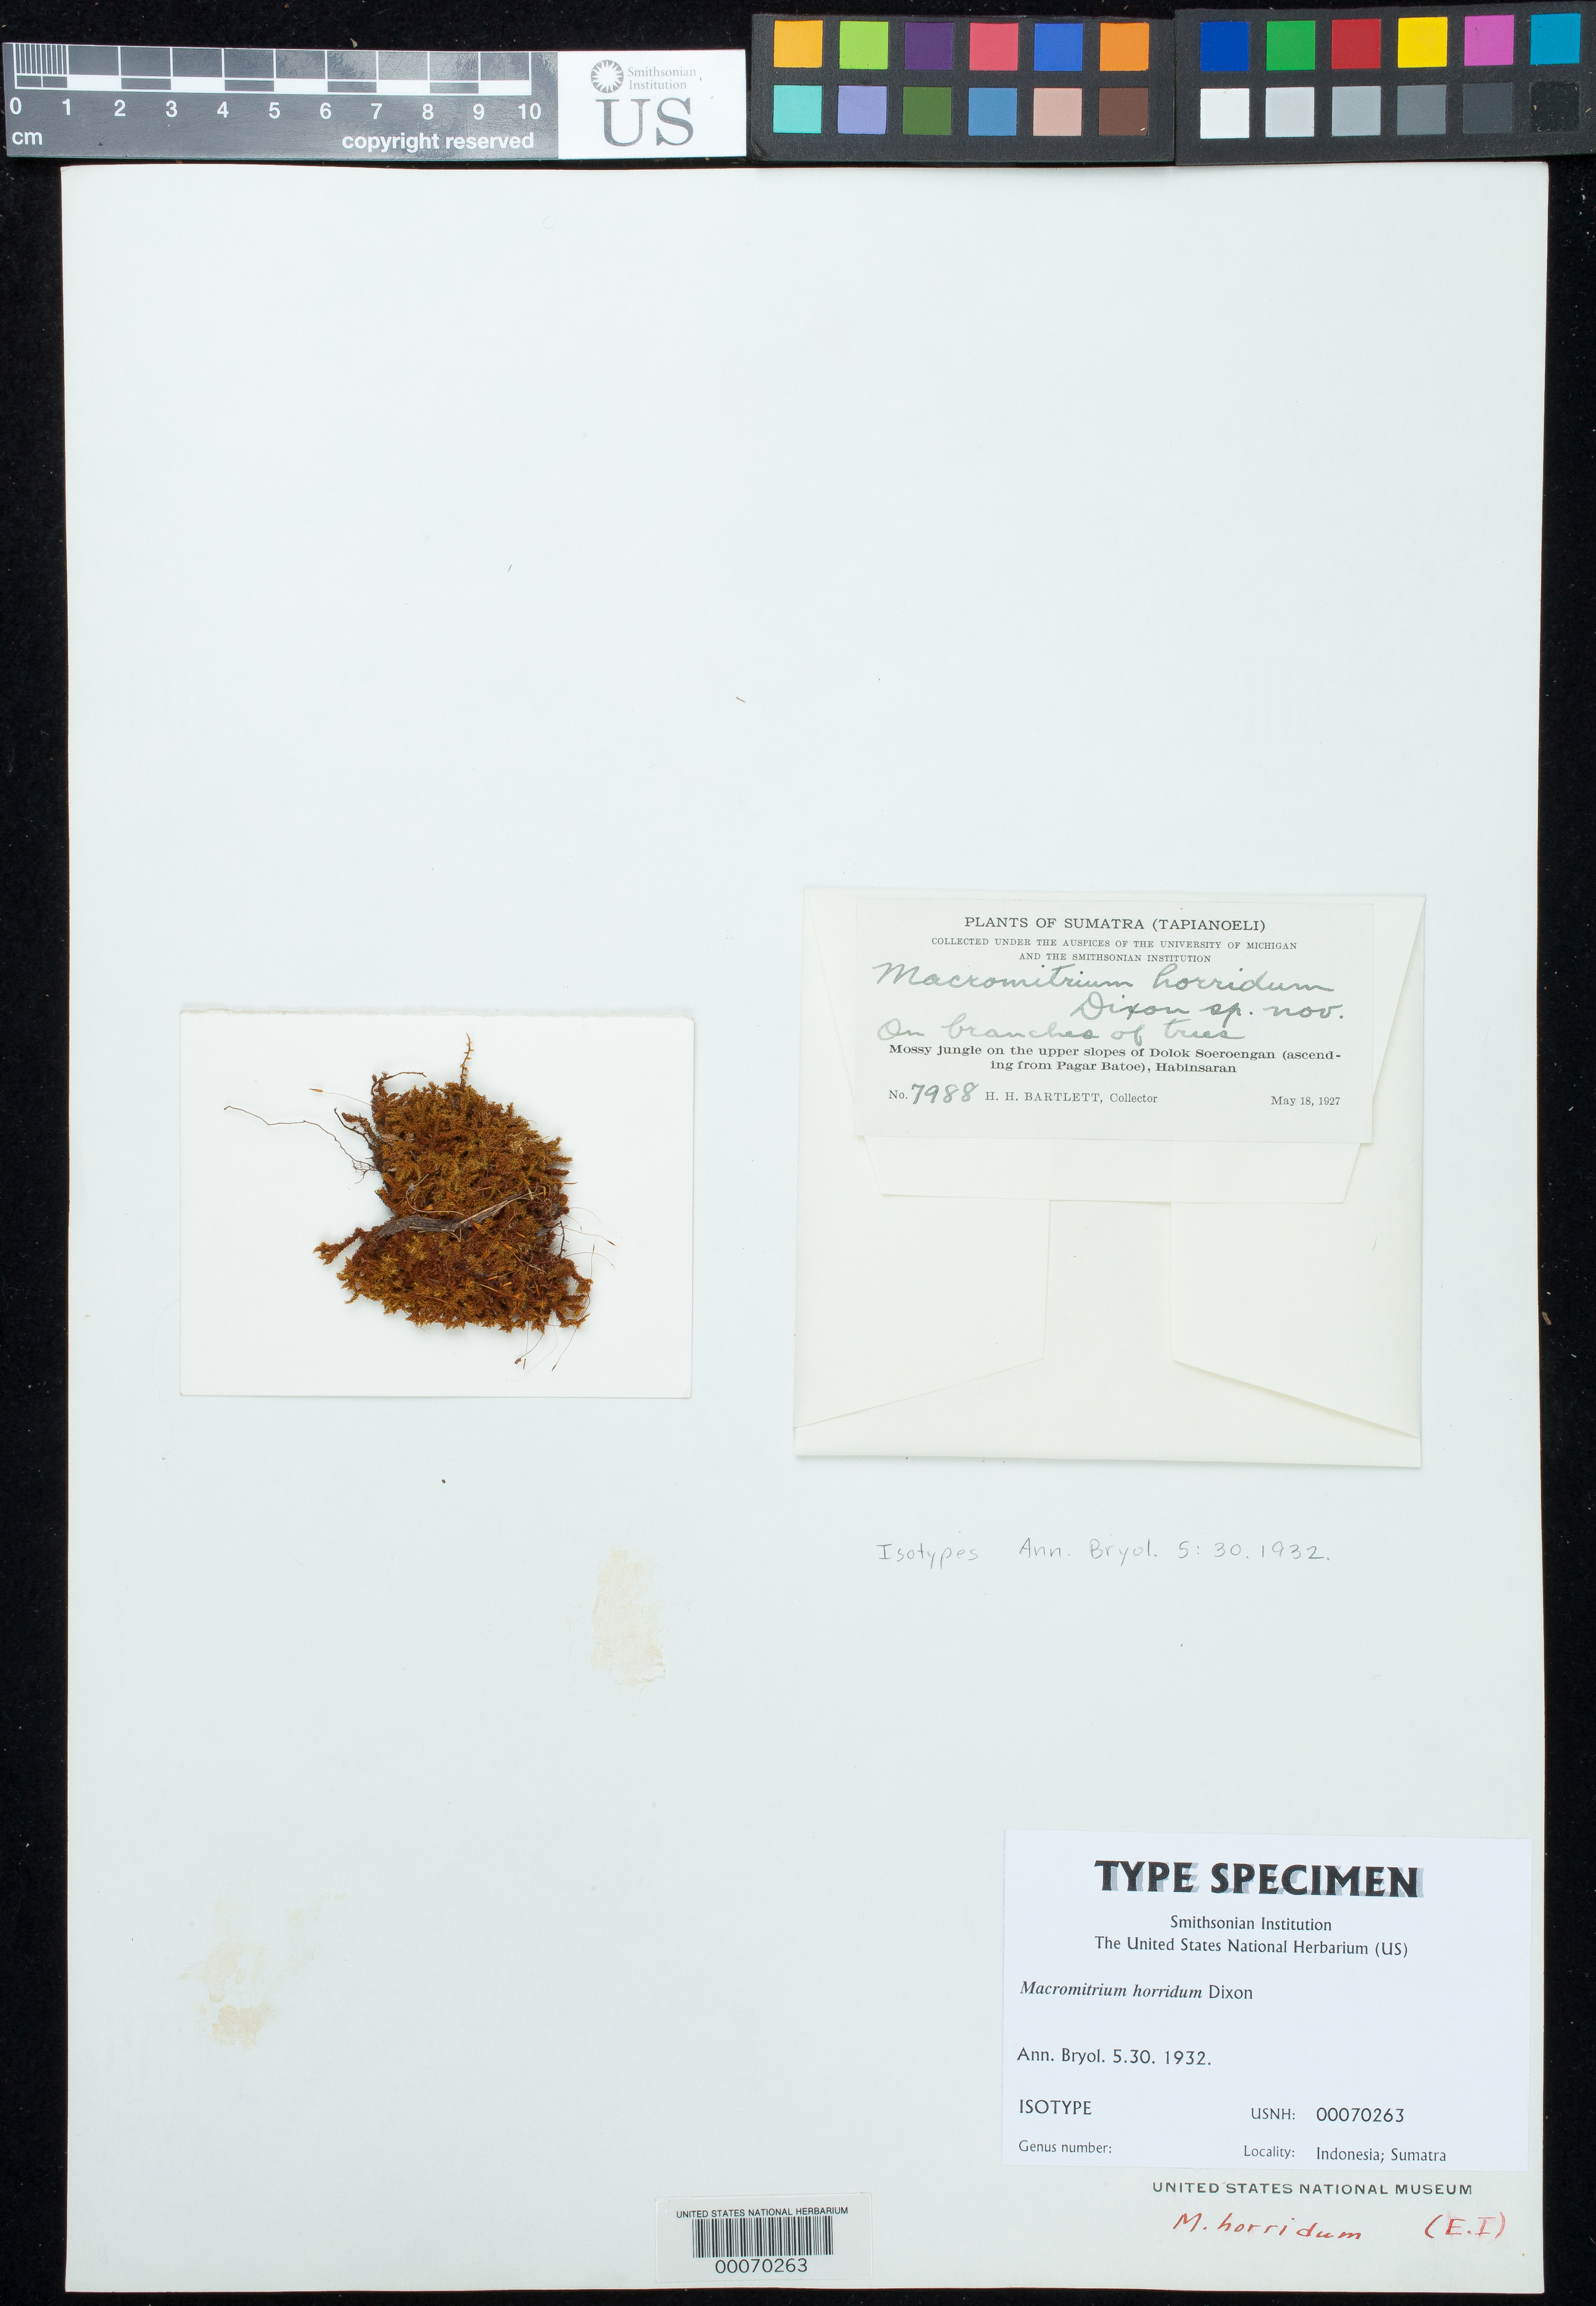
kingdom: Plantae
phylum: Bryophyta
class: Bryopsida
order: Orthotrichales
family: Orthotrichaceae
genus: Macromitrium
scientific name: Macromitrium horridum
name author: Dixon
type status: Isotype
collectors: H. H. Bartlett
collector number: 7988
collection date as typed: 18 May 1927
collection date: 1927-05-18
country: Indonesia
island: Sumatra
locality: Upper slopes of Dolok Soeroengan, Habinsarn.